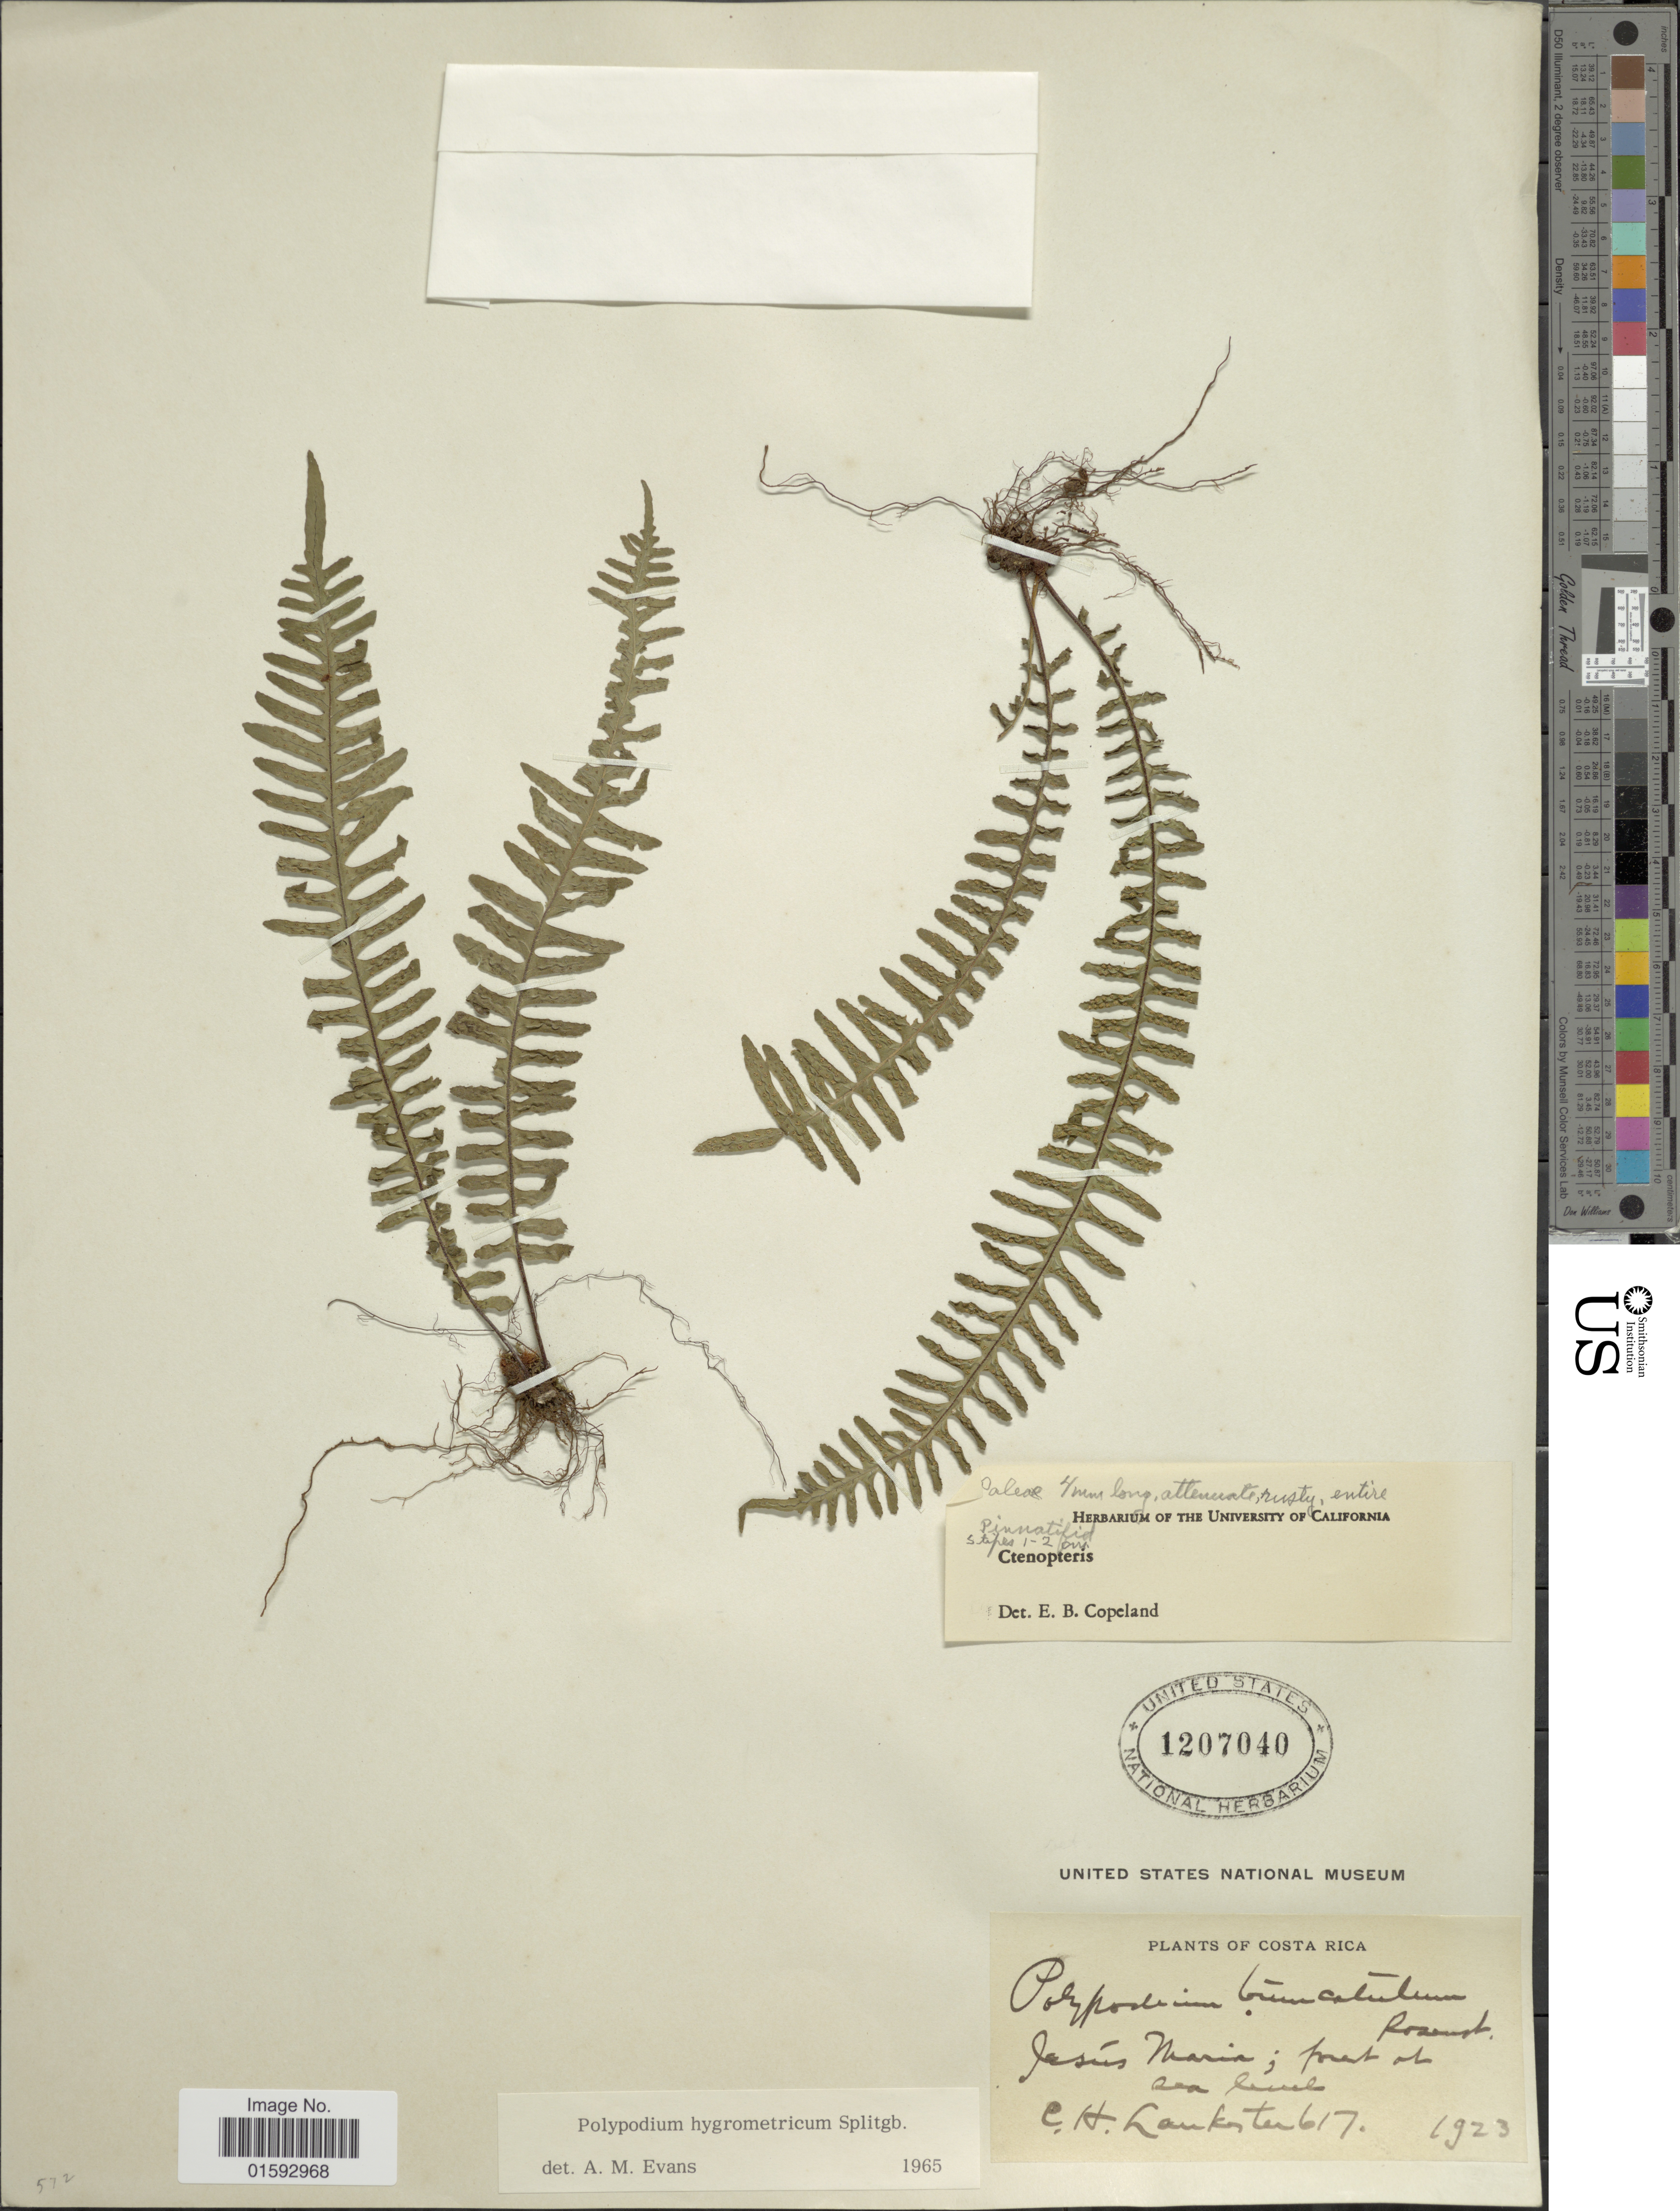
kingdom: Plantae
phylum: Tracheophyta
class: Polypodiopsida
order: Polypodiales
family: Polypodiaceae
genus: Pecluma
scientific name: Pecluma hygrometrica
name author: (Splitg.) M.G. Price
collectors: C. H. Lankester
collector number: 617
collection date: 1923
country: Costa Rica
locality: Jesus Maria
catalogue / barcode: US 1207040